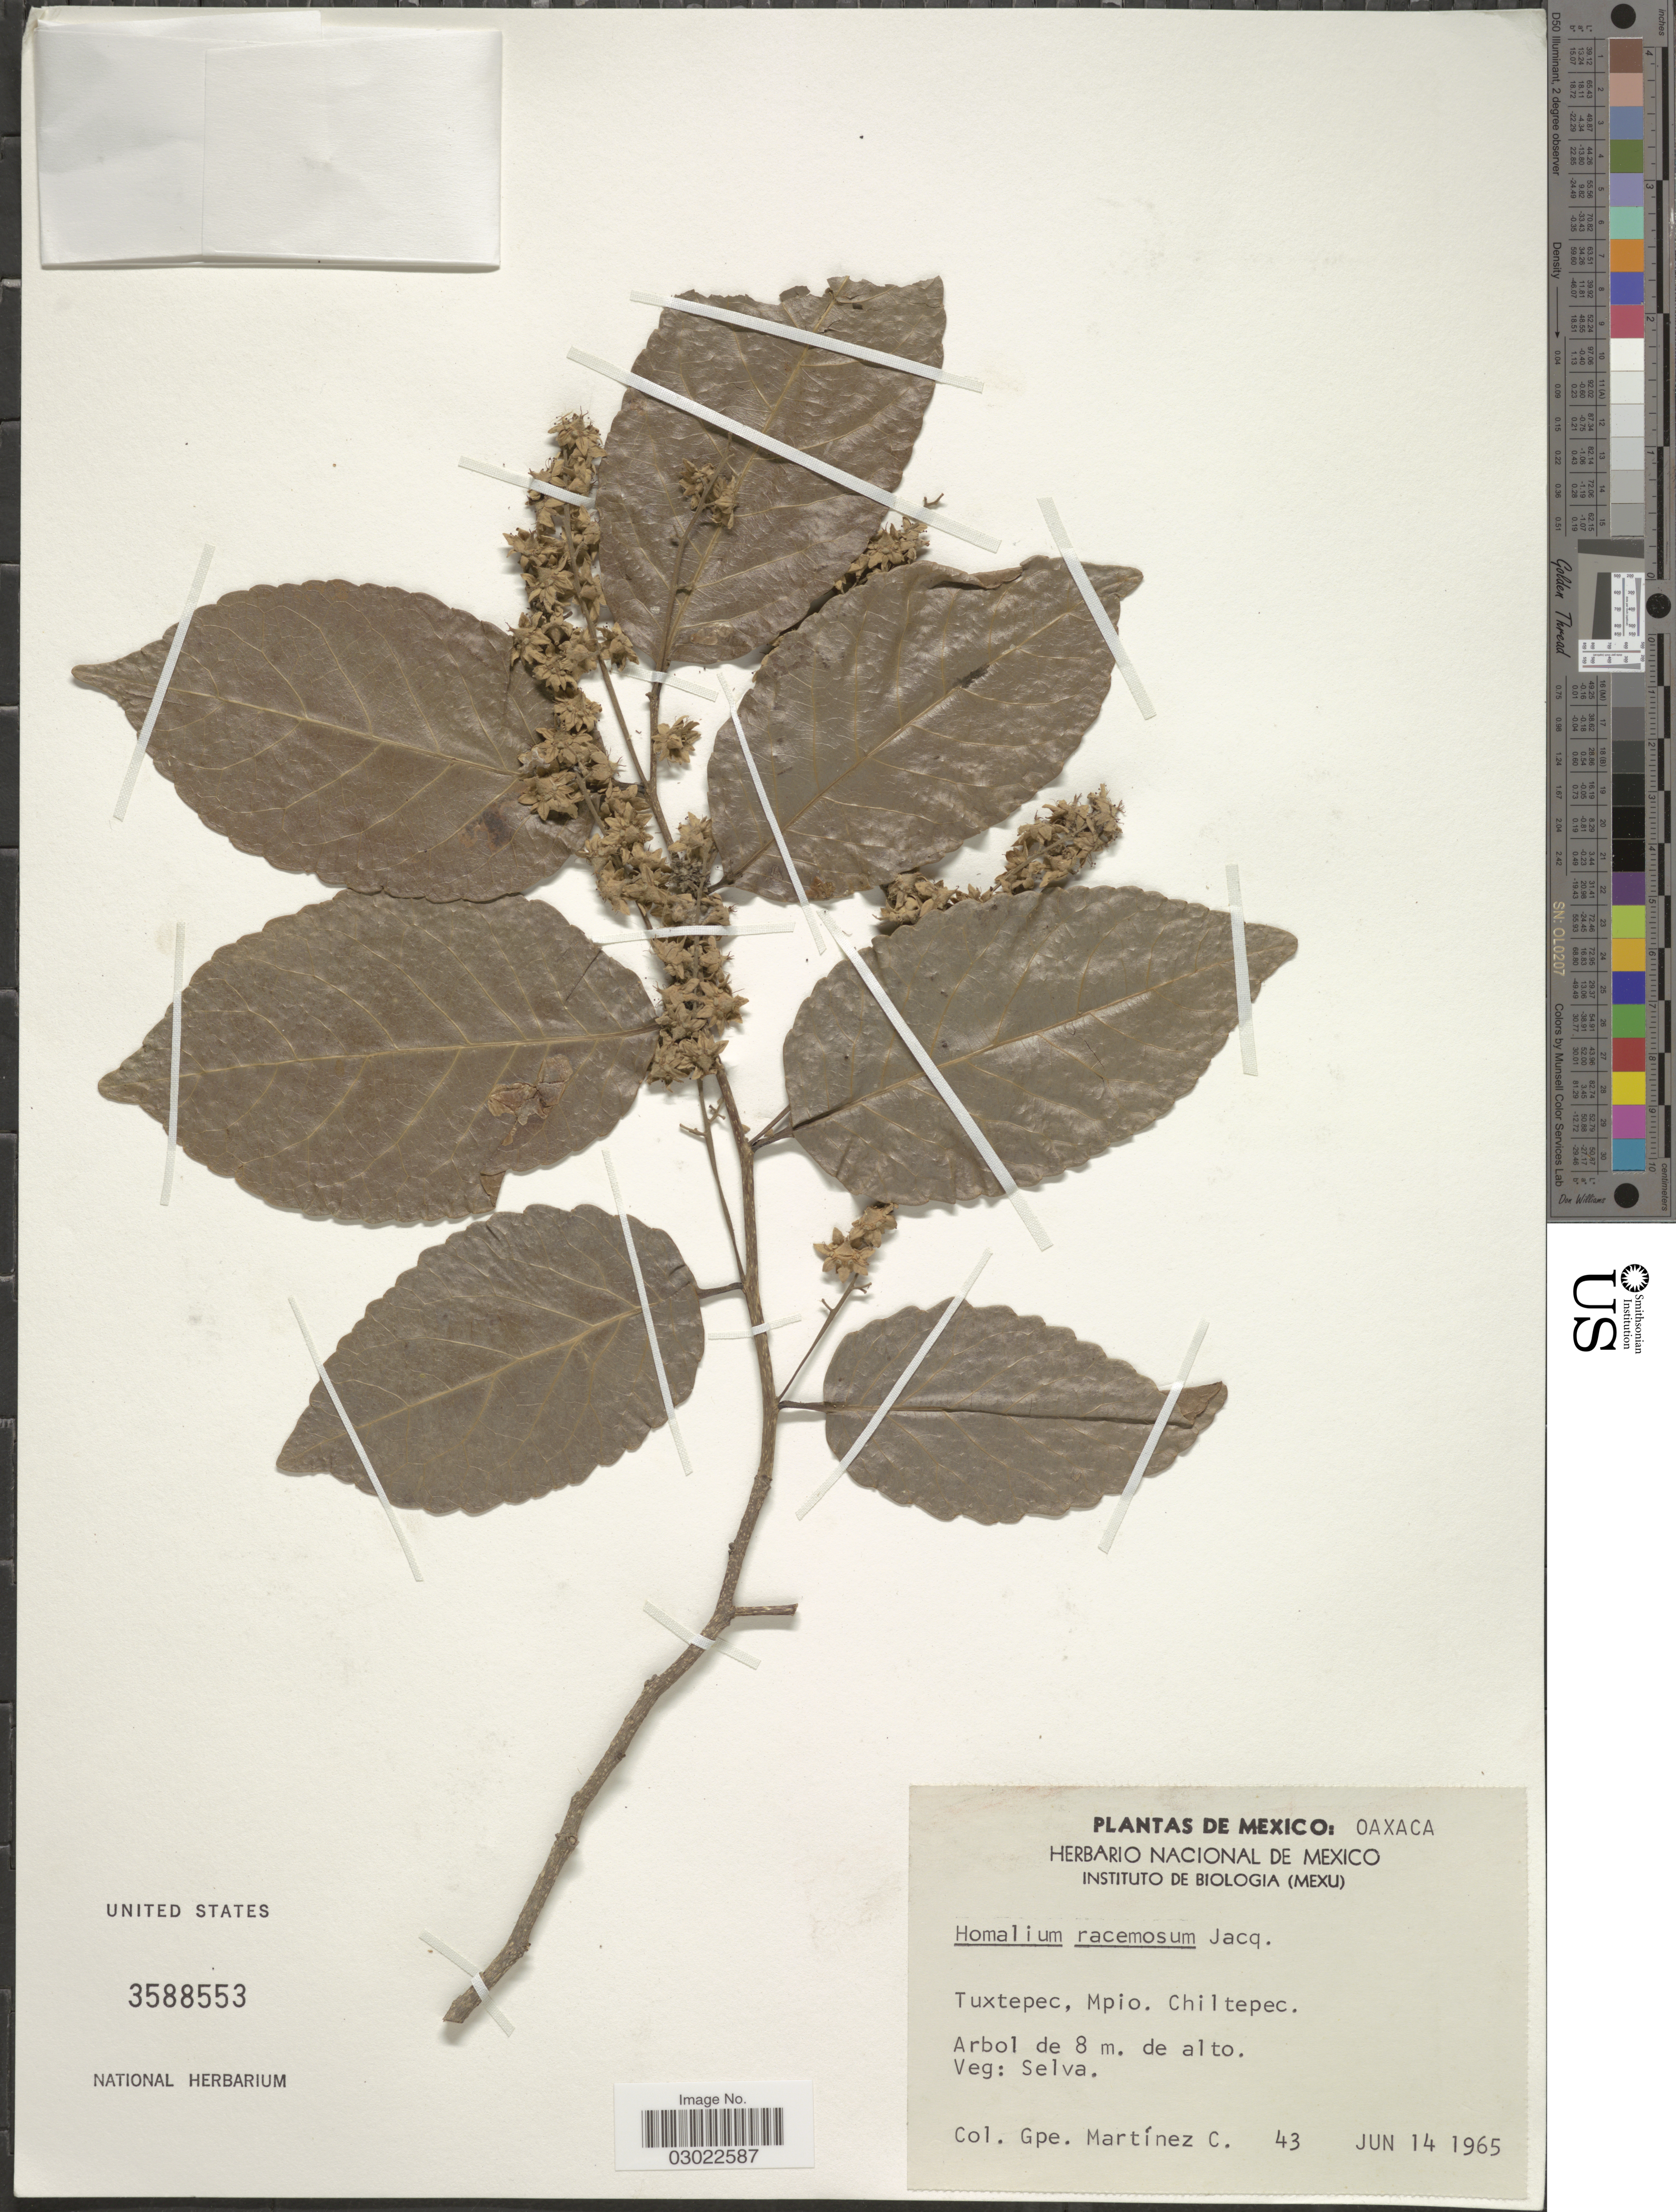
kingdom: Plantae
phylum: Tracheophyta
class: Magnoliopsida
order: Malpighiales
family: Salicaceae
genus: Homalium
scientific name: Homalium racemosum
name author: Jacq.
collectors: G. Martinez C.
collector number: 43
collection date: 1965-06-14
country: Mexico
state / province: Oaxaca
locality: Tuxtepec, Mpio. Chiltepec.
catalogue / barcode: US 3588553